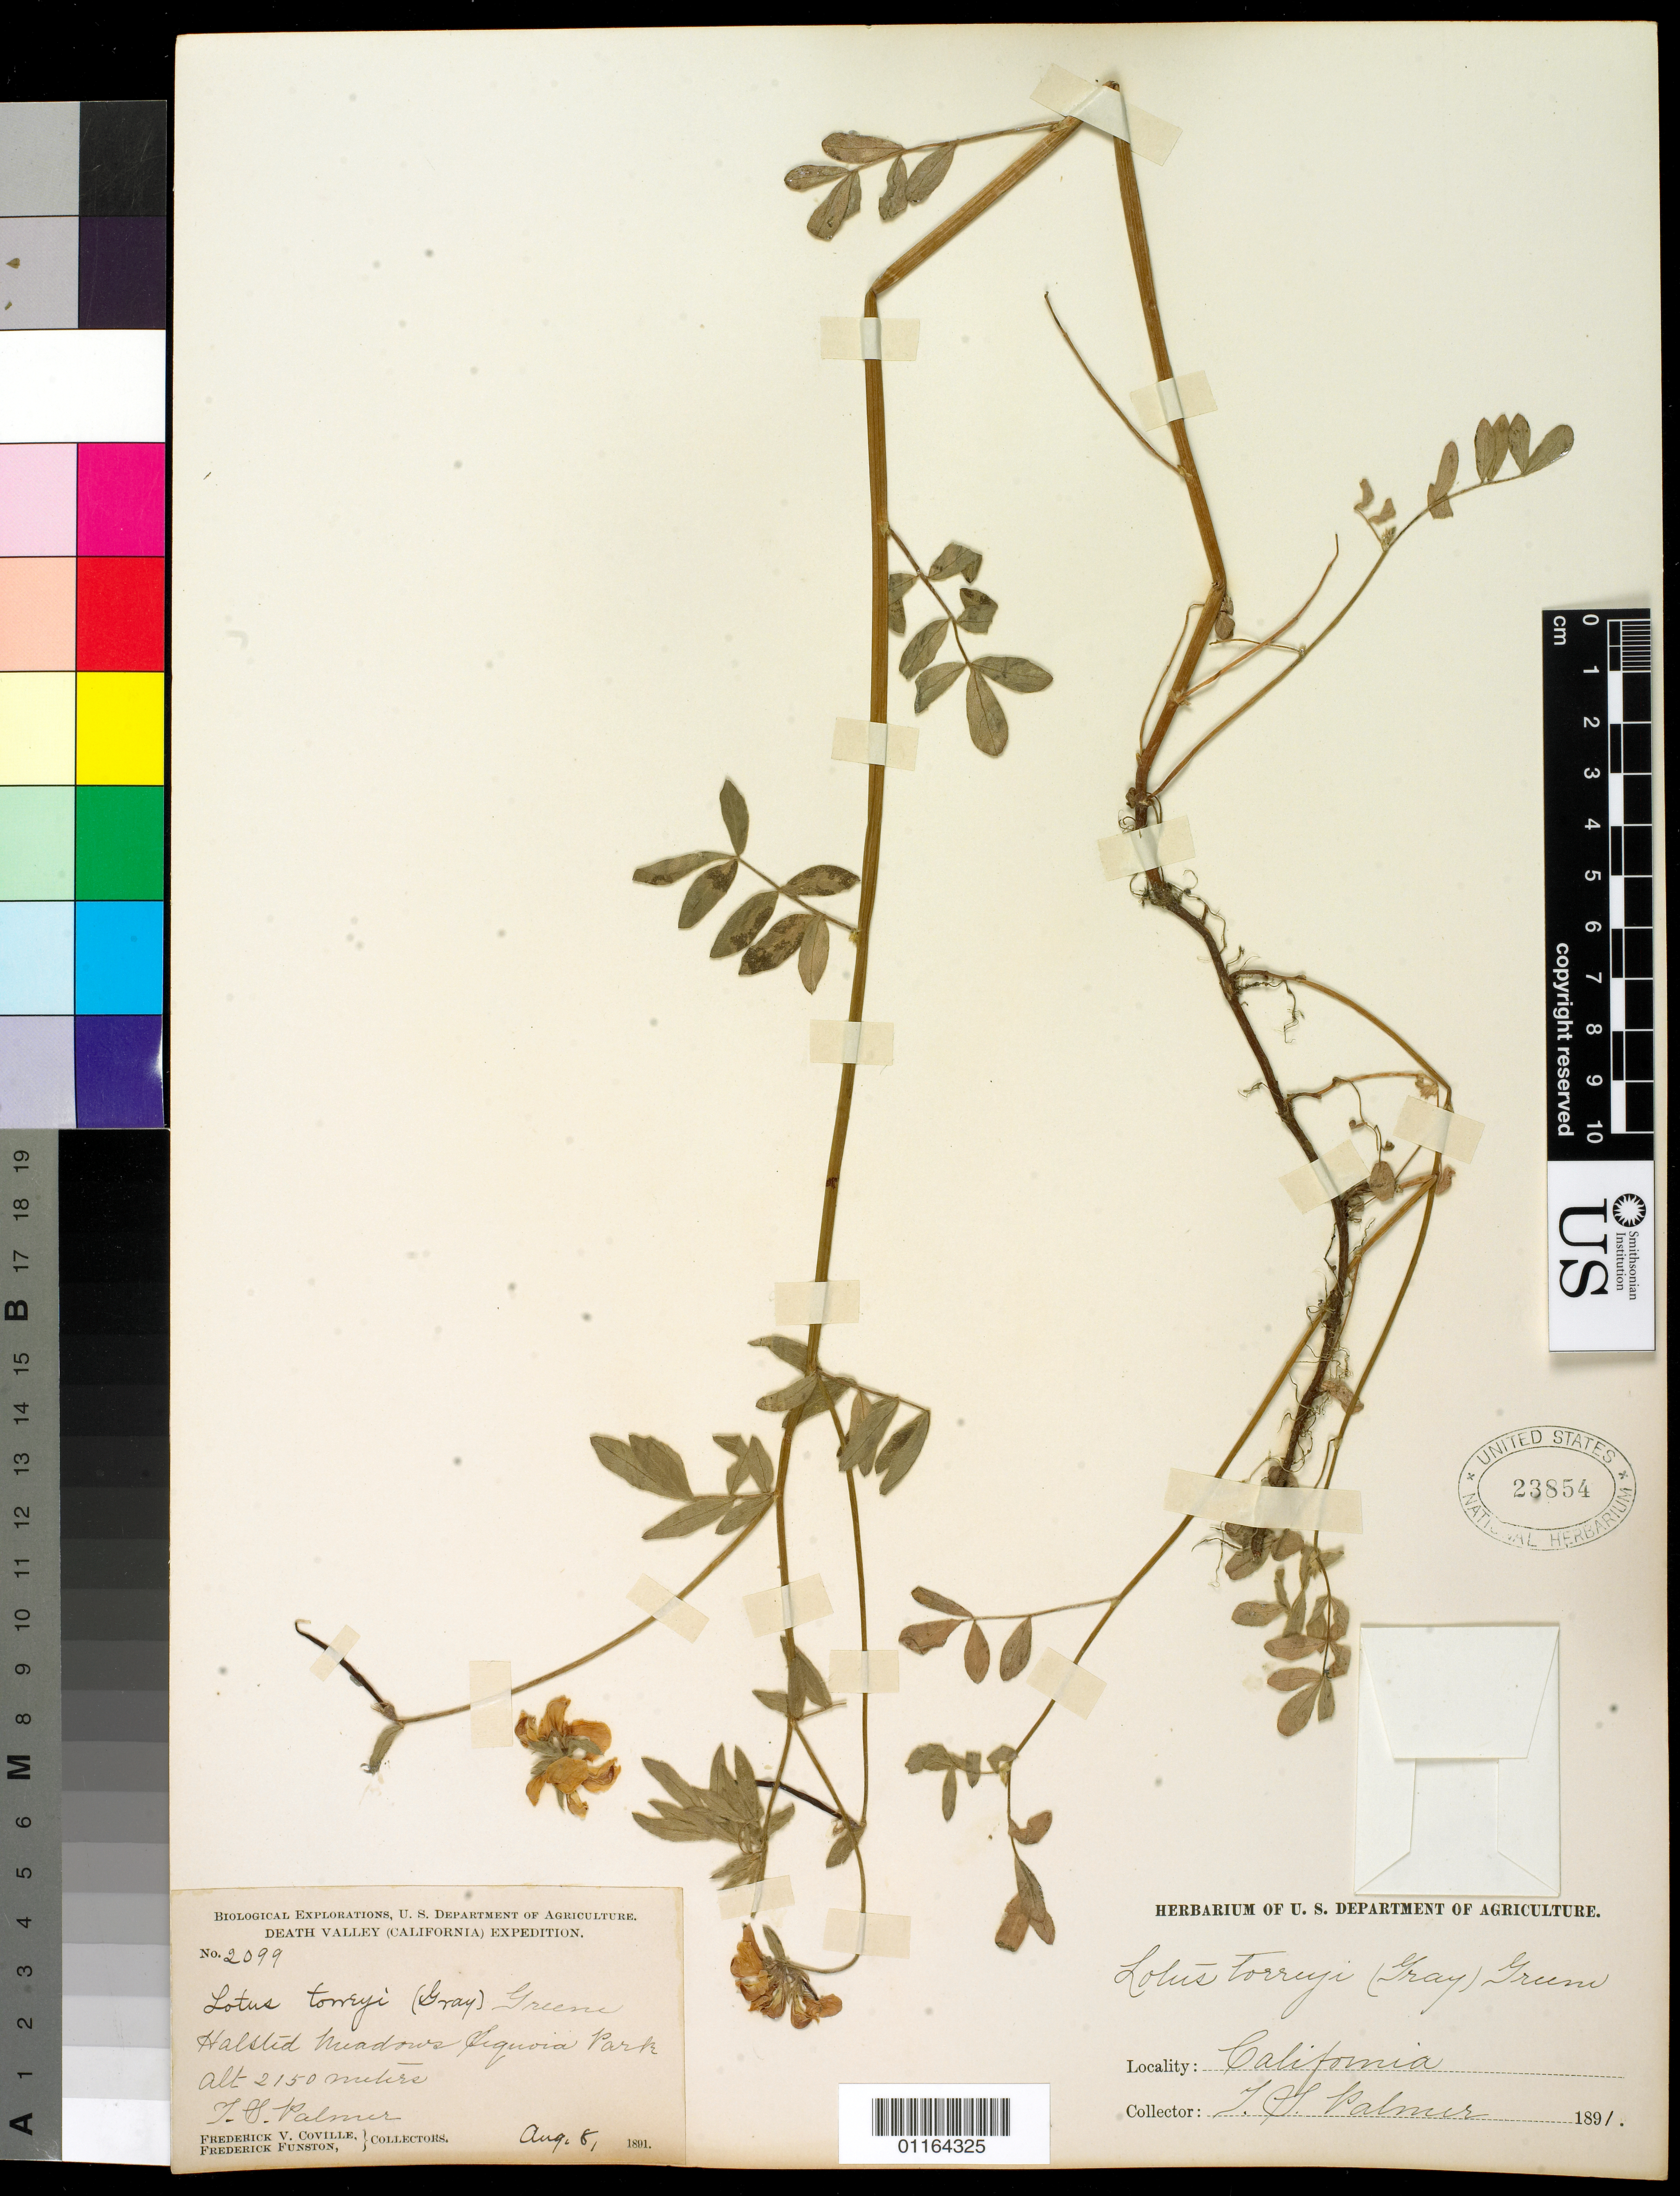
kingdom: Plantae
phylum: Tracheophyta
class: Magnoliopsida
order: Fabales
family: Fabaceae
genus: Hosackia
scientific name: Hosackia oblongifolia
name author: Benth.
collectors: T. S. Palmer, F. V. Coville & F. Funston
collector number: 2099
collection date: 1891-08-08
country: United States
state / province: California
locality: Halstead Meadow, Sequoia Park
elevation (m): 655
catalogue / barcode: US 23854